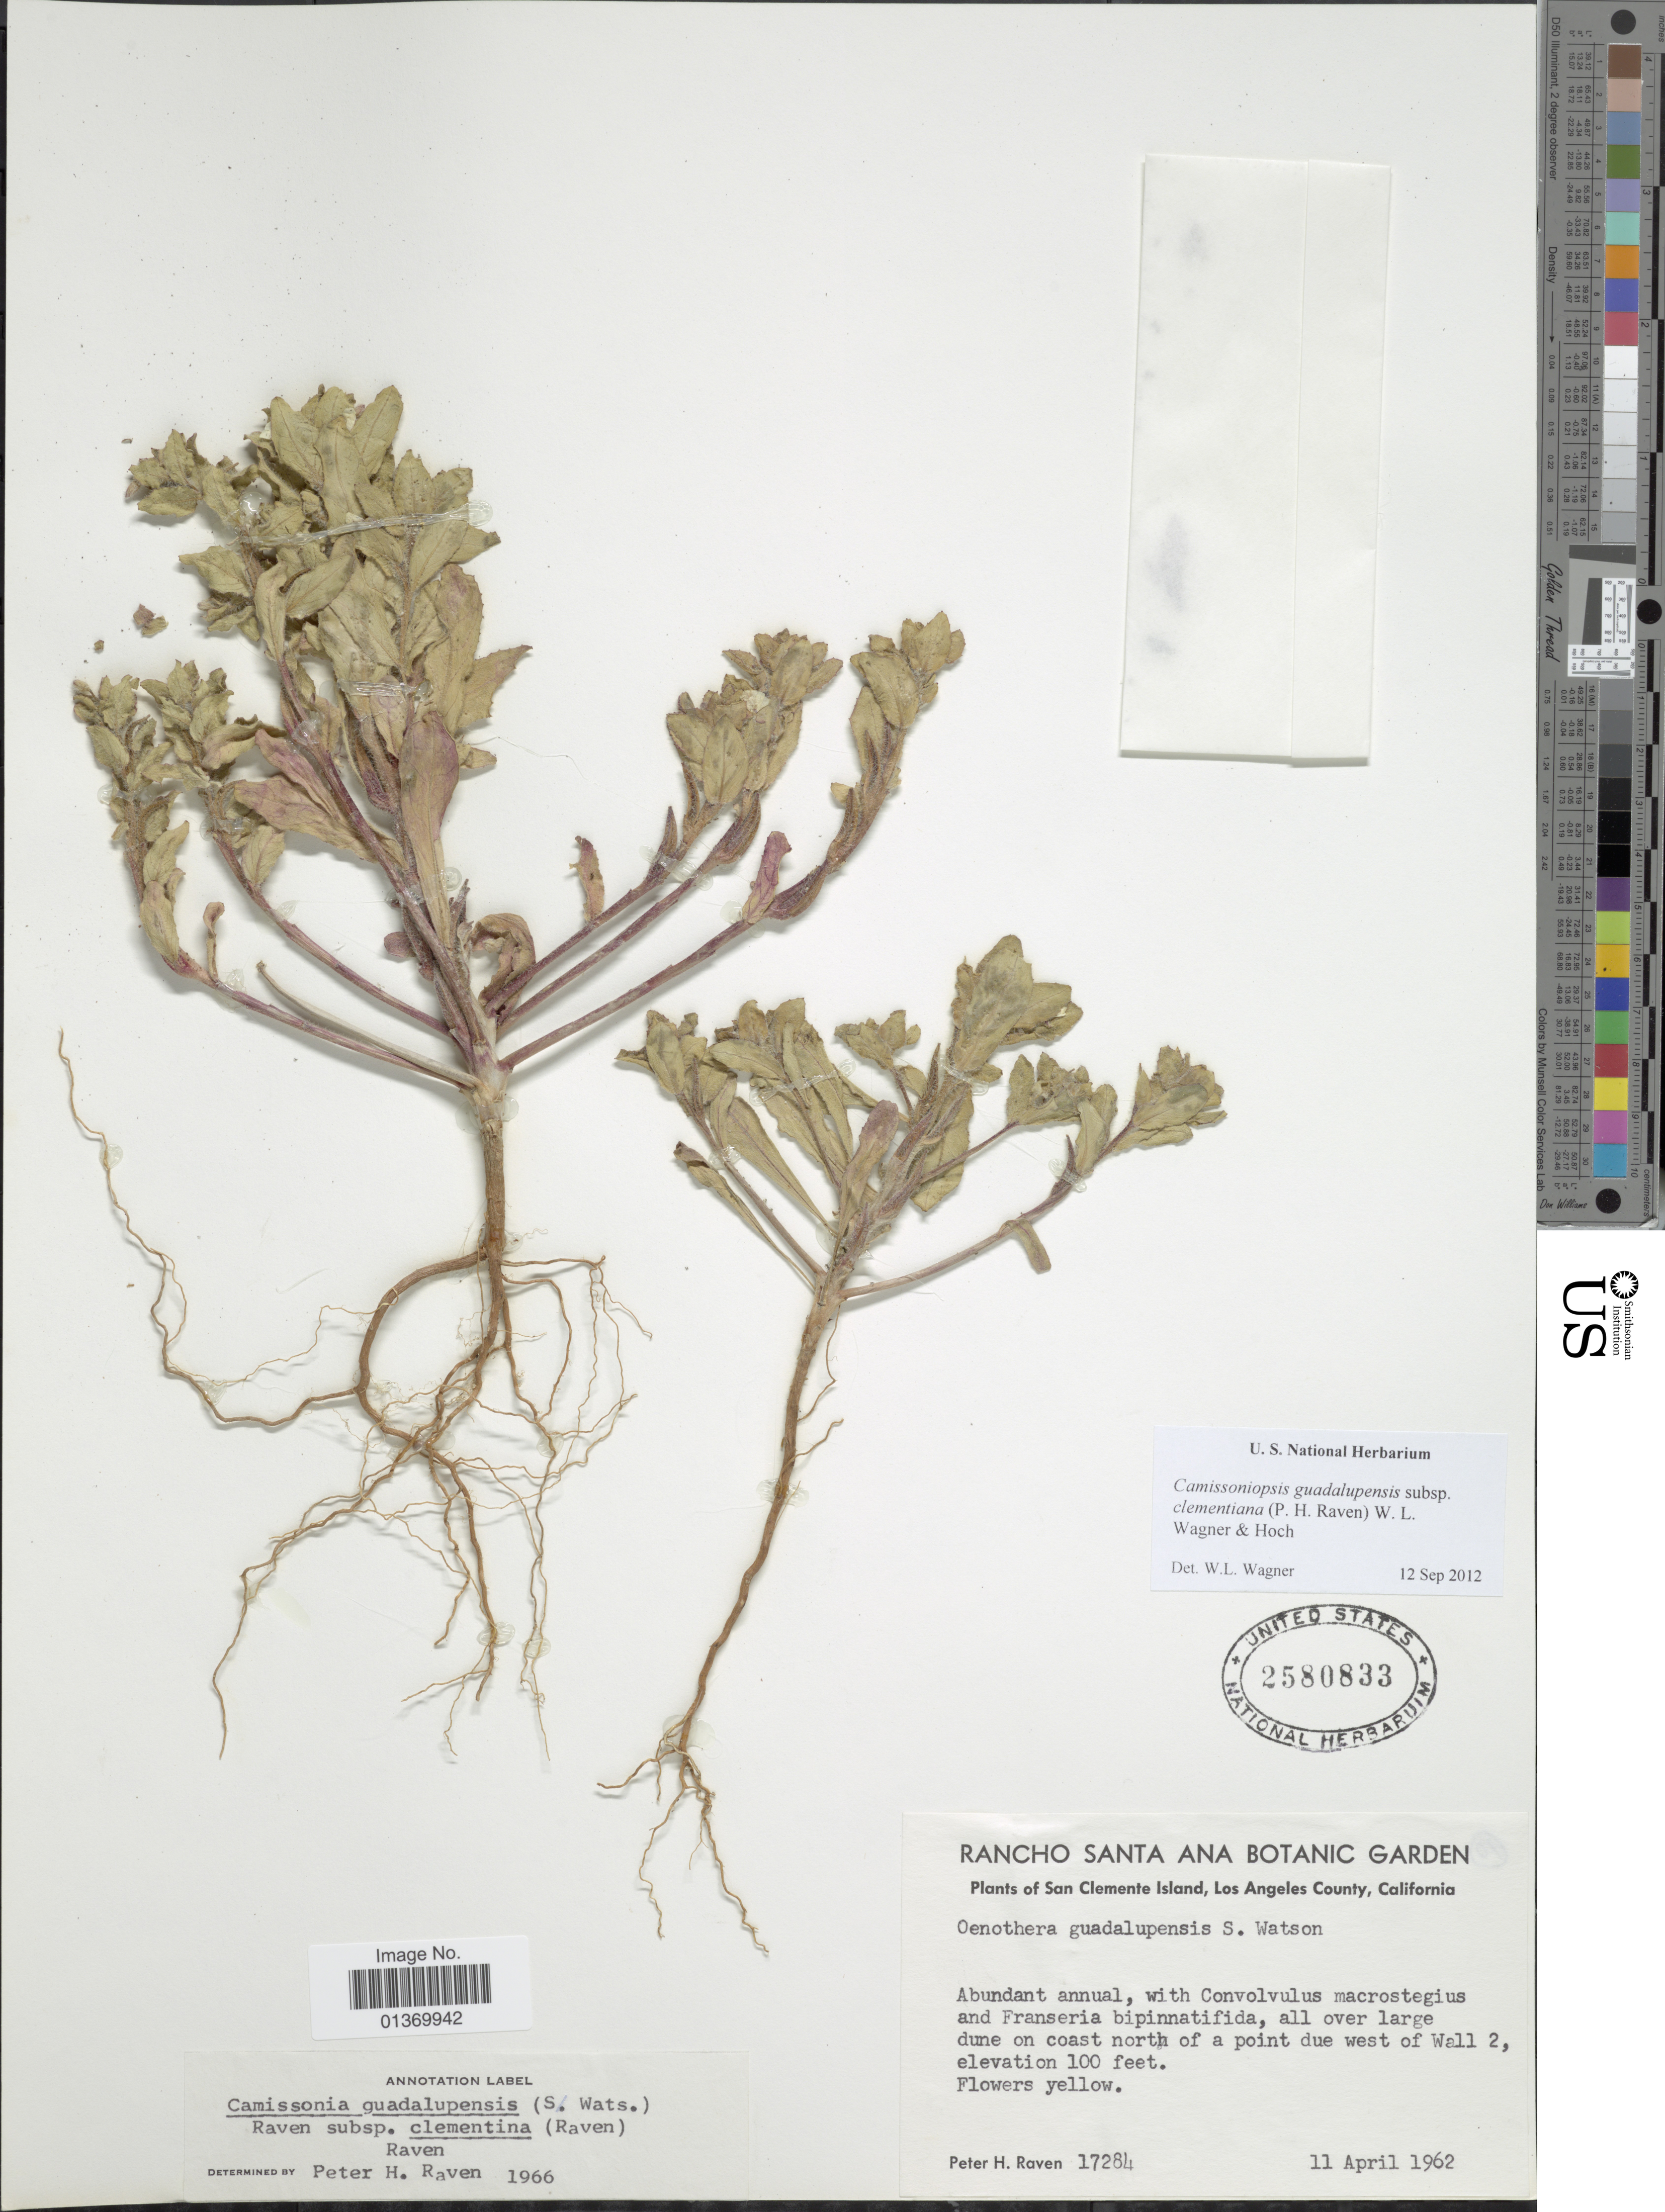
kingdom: Plantae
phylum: Tracheophyta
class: Magnoliopsida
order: Myrtales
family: Onagraceae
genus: Camissoniopsis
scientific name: Camissoniopsis guadalupensis subsp. clementiana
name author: (P.H. Raven) W.L. Wagner & Hoch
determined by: Wagner, W. L., (BOT), Smithsonian Institution - National Museum of Natural History (UNITED STATES)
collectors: P. H. Raven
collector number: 17284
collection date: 1962-04-11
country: United States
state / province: California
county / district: Los Angeles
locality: San Clemente Island, Los Angeles County, all over large dune on coast north of a point due west of Wall 2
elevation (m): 30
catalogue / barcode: US 2580833